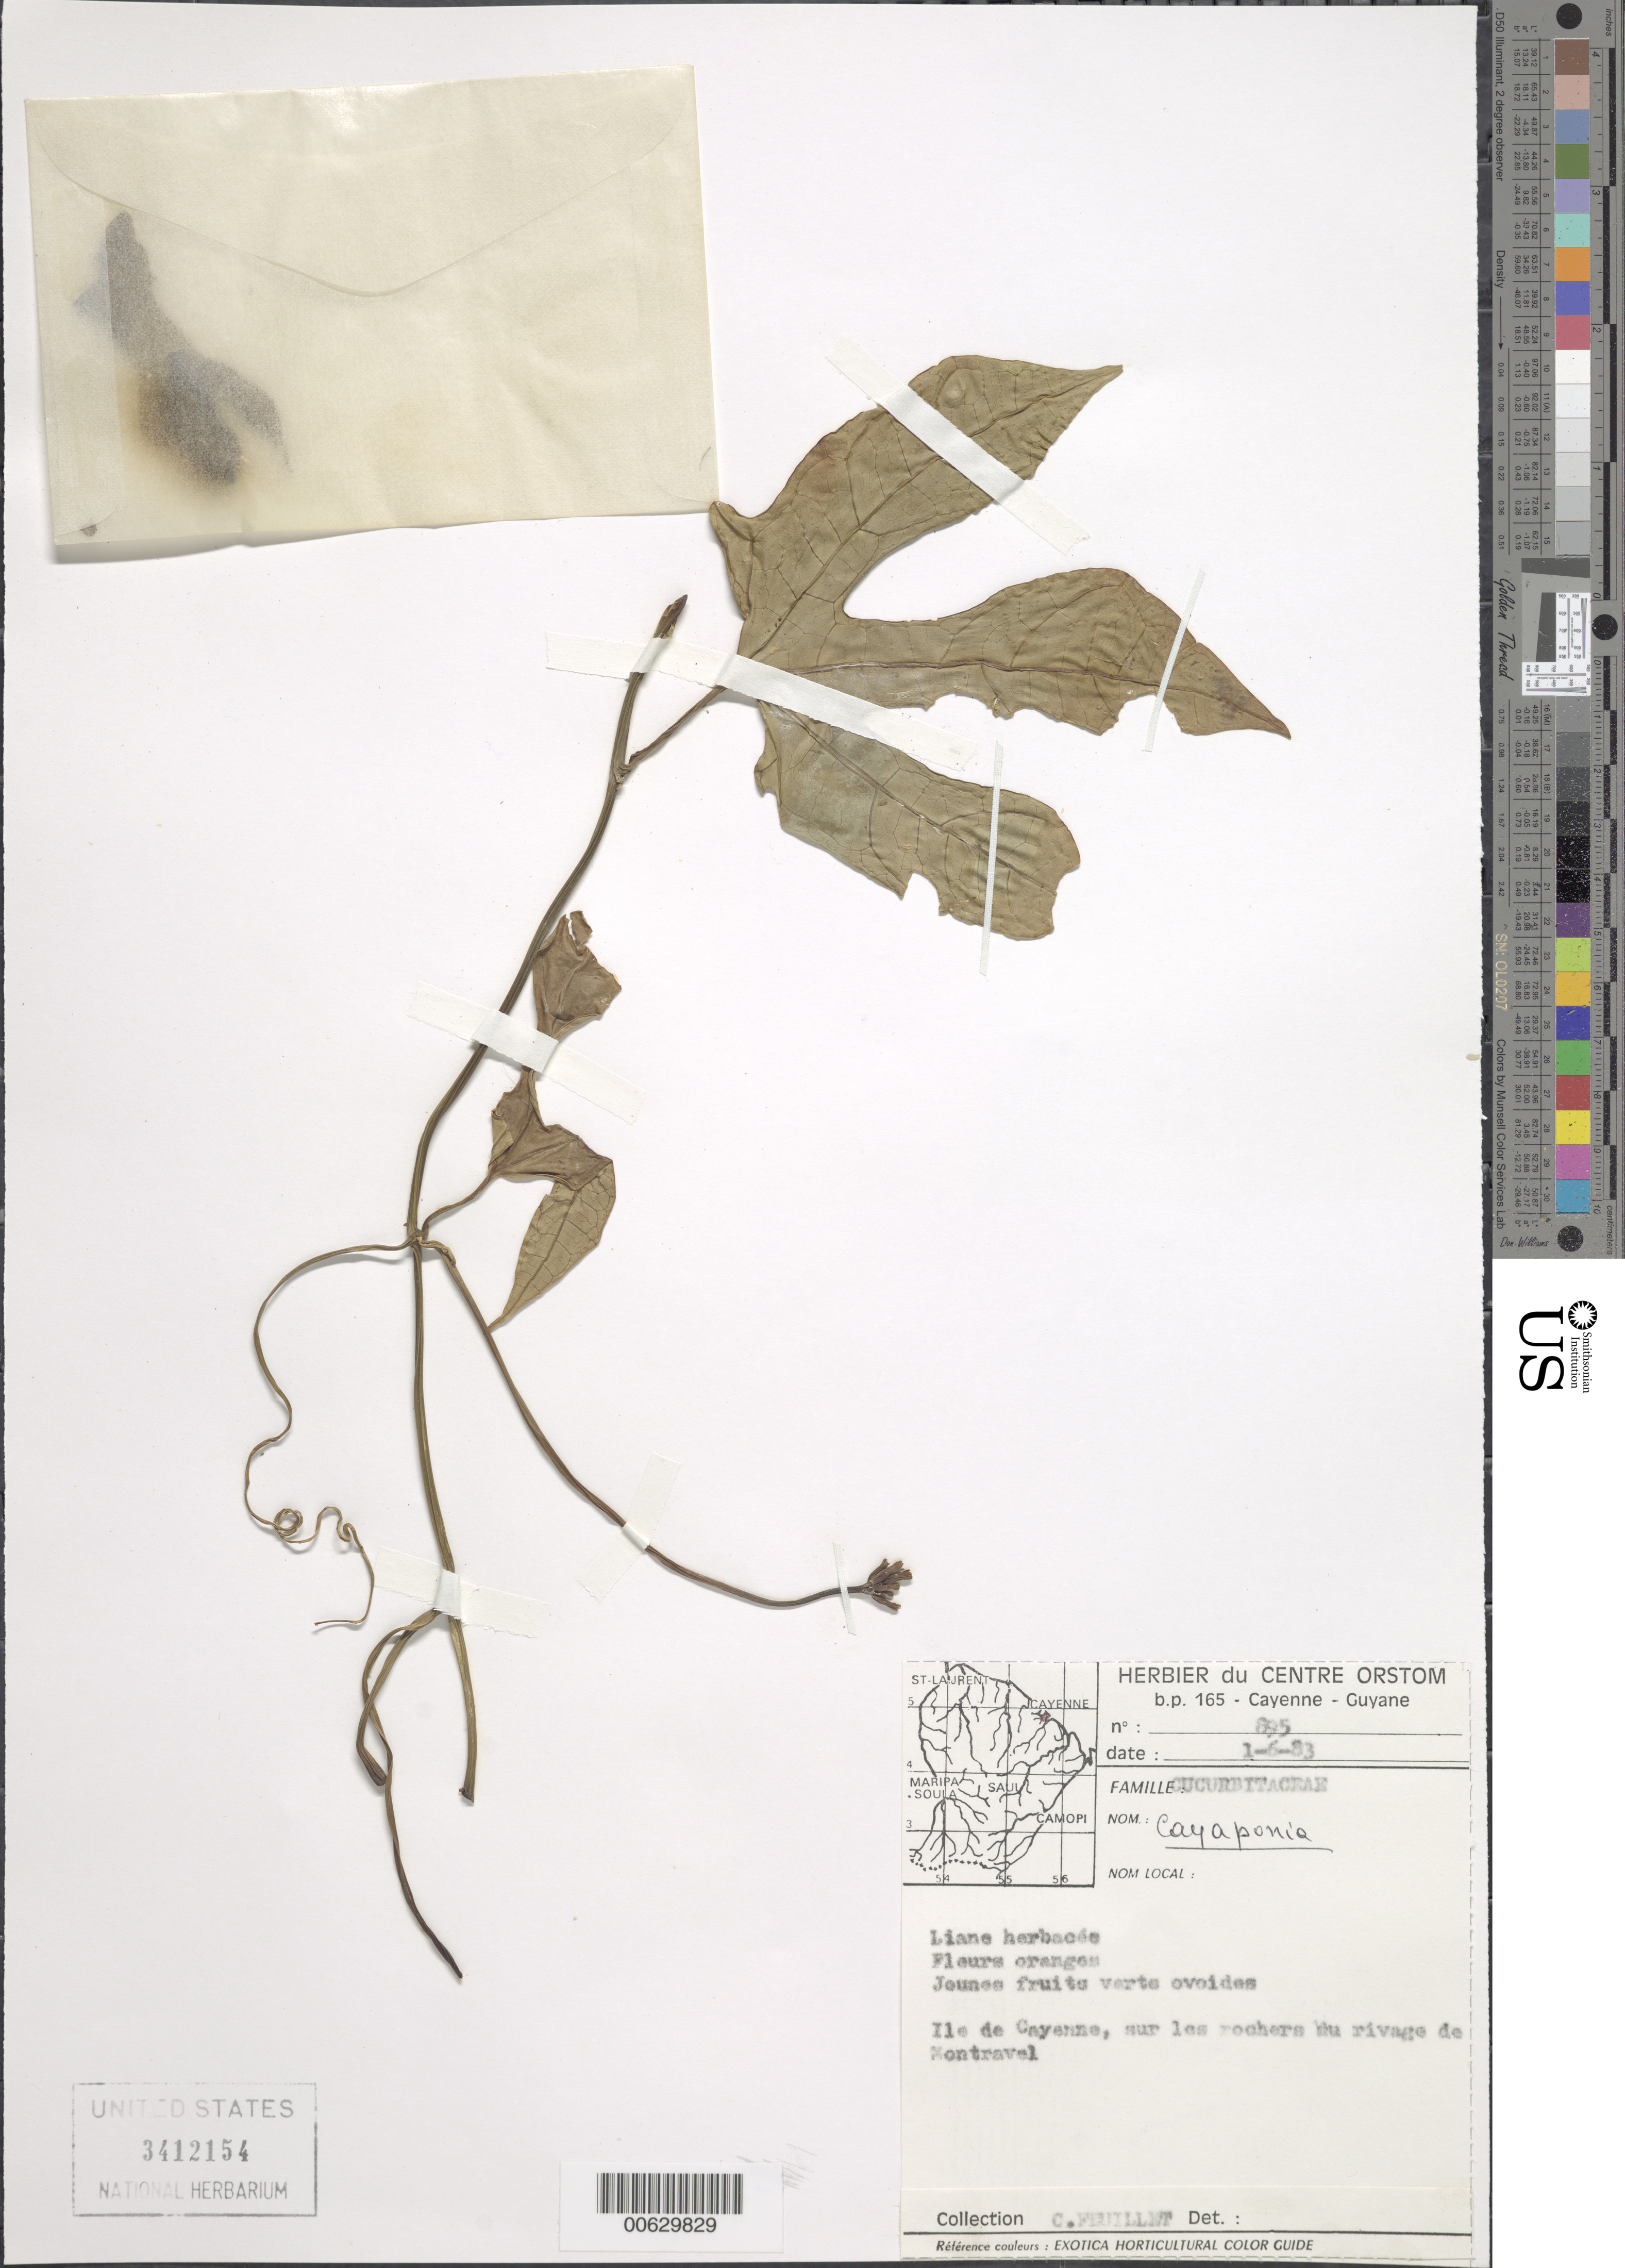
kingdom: Plantae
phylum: Tracheophyta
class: Magnoliopsida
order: Cucurbitales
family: Cucurbitaceae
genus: Psiguria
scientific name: Psiguria sp.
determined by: Nee, Michael H.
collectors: C. Feuillet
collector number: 895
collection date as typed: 1-Jun-83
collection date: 1983-06-01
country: French Guiana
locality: Ile de Cayenne, du rivage de Montravel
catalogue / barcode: US 3412154